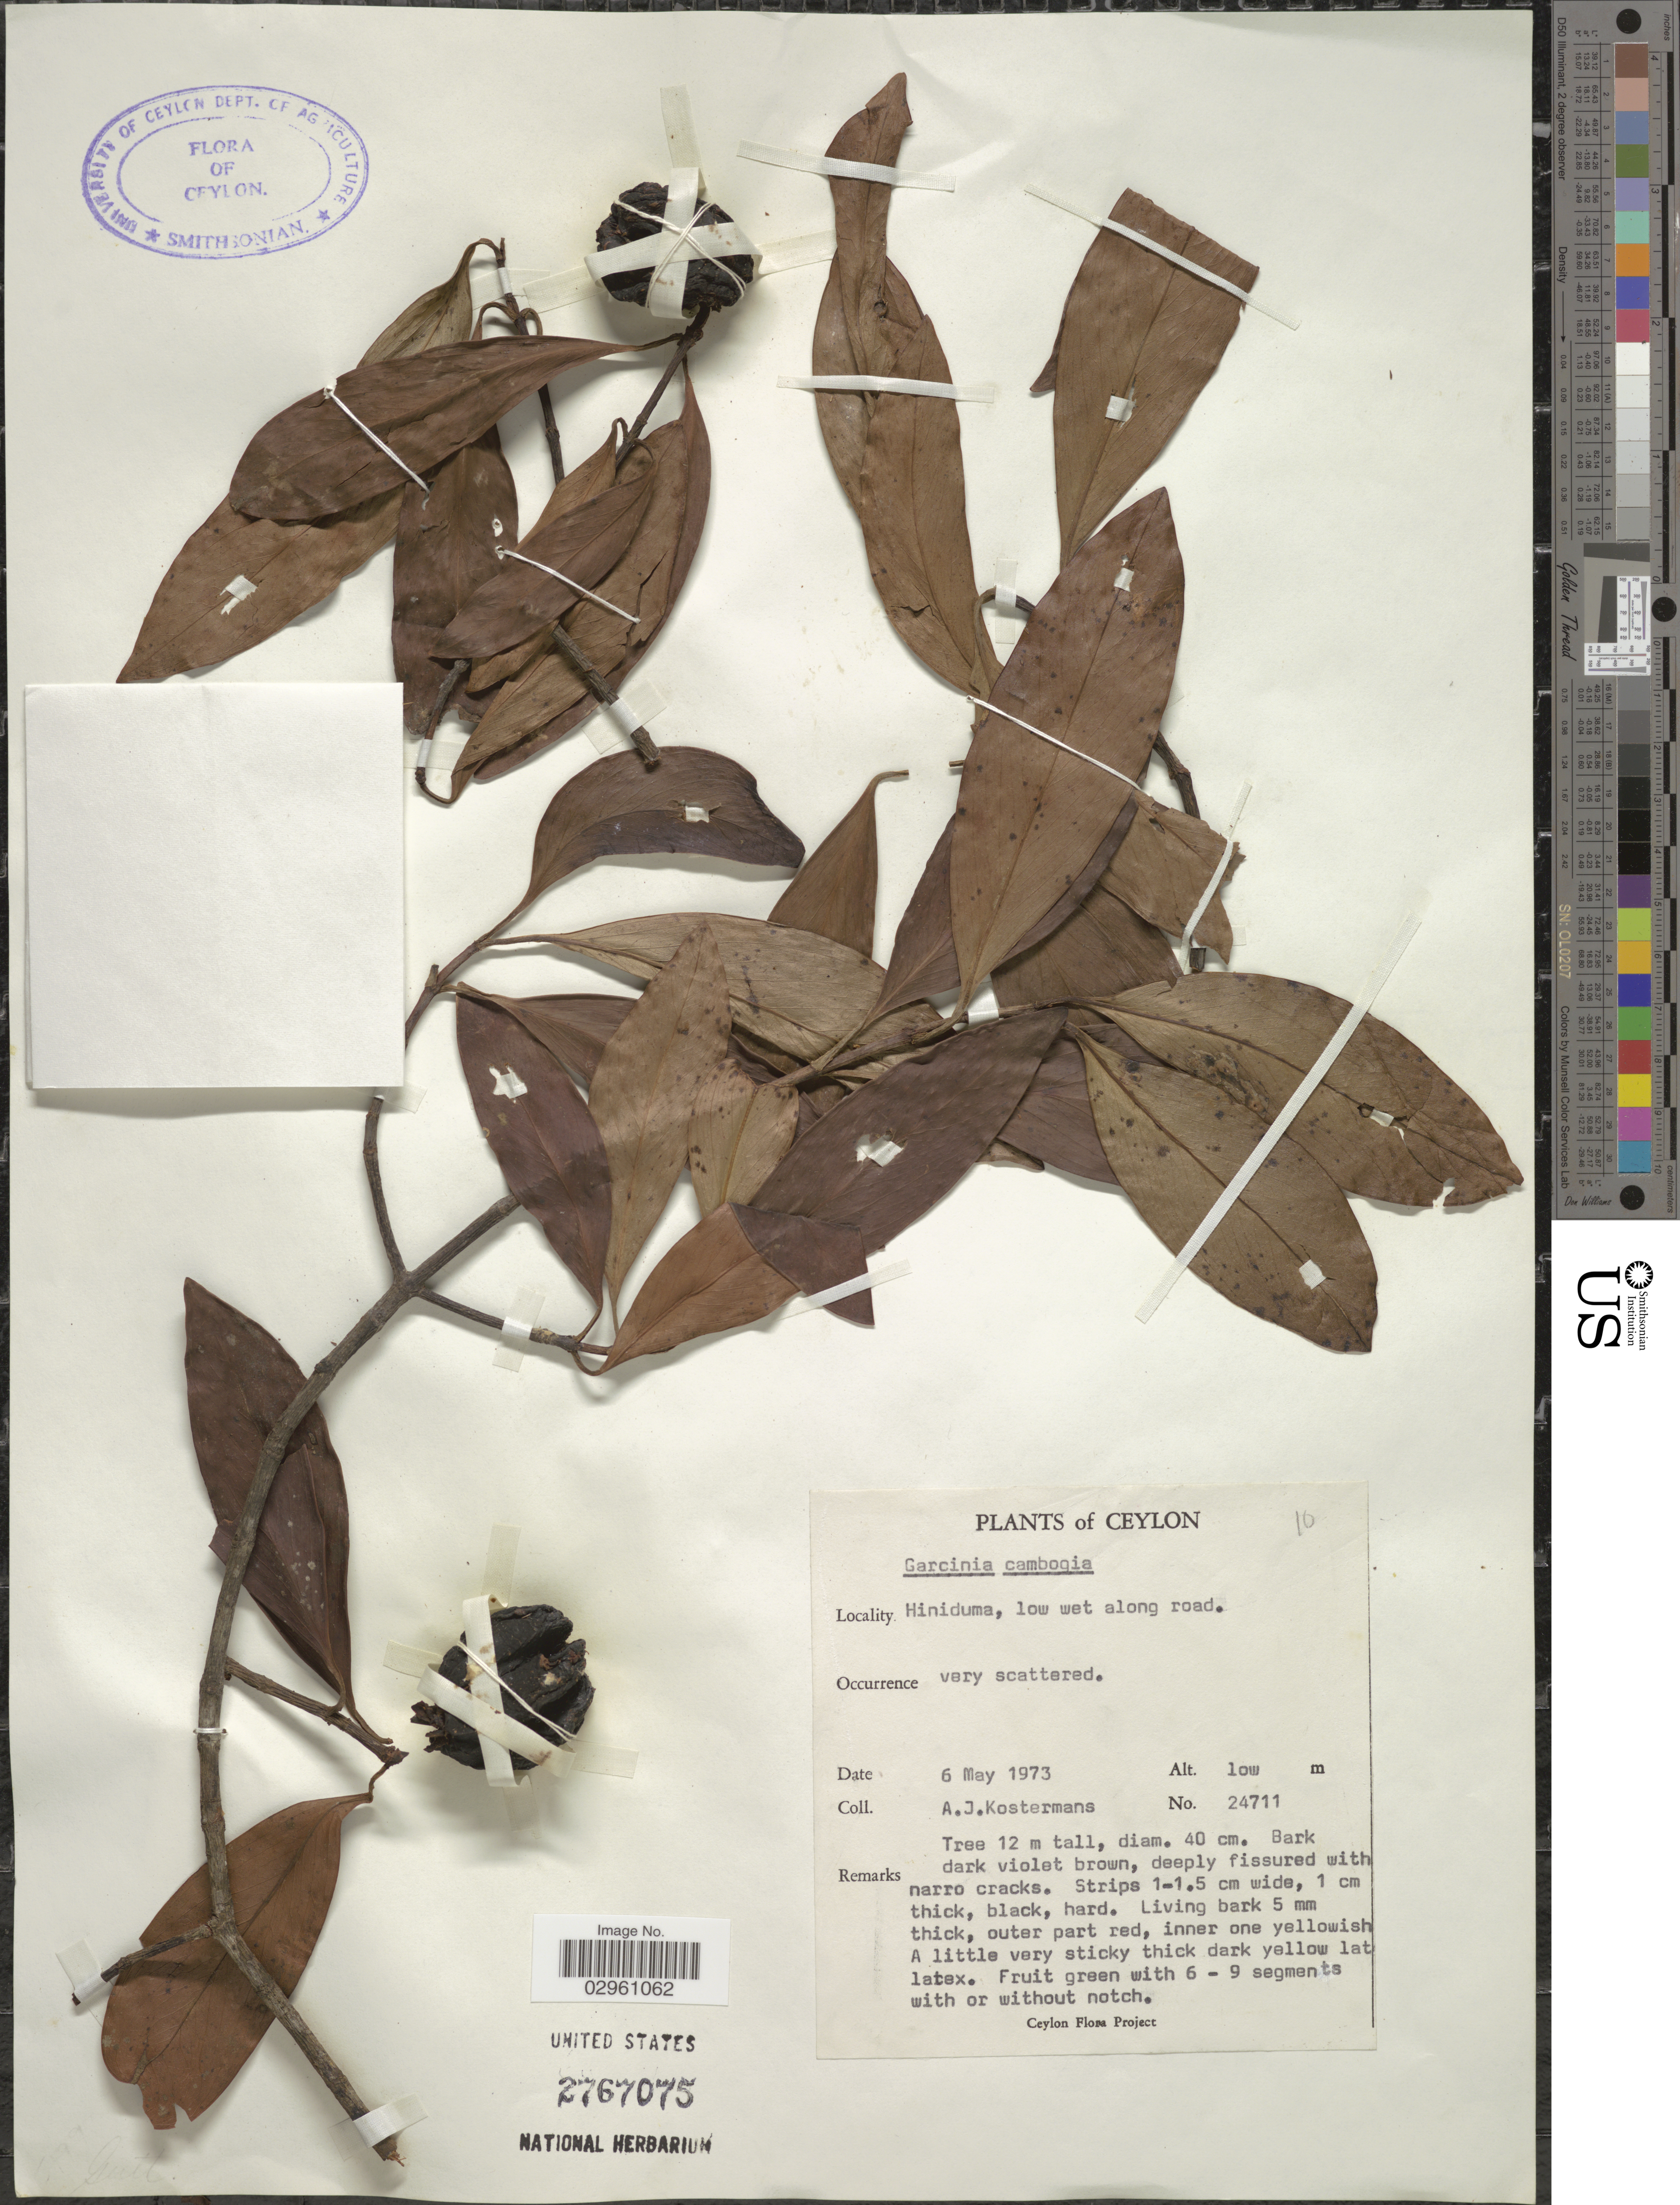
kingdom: Plantae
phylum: Tracheophyta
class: Magnoliopsida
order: Malpighiales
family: Clusiaceae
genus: Garcinia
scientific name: Garcinia cambogia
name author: Desr.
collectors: A. J. G. Kostermans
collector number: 24711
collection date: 1973-05-06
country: Sri Lanka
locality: Ceylon. Hiniduma, low wet along road.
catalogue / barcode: US 2767075